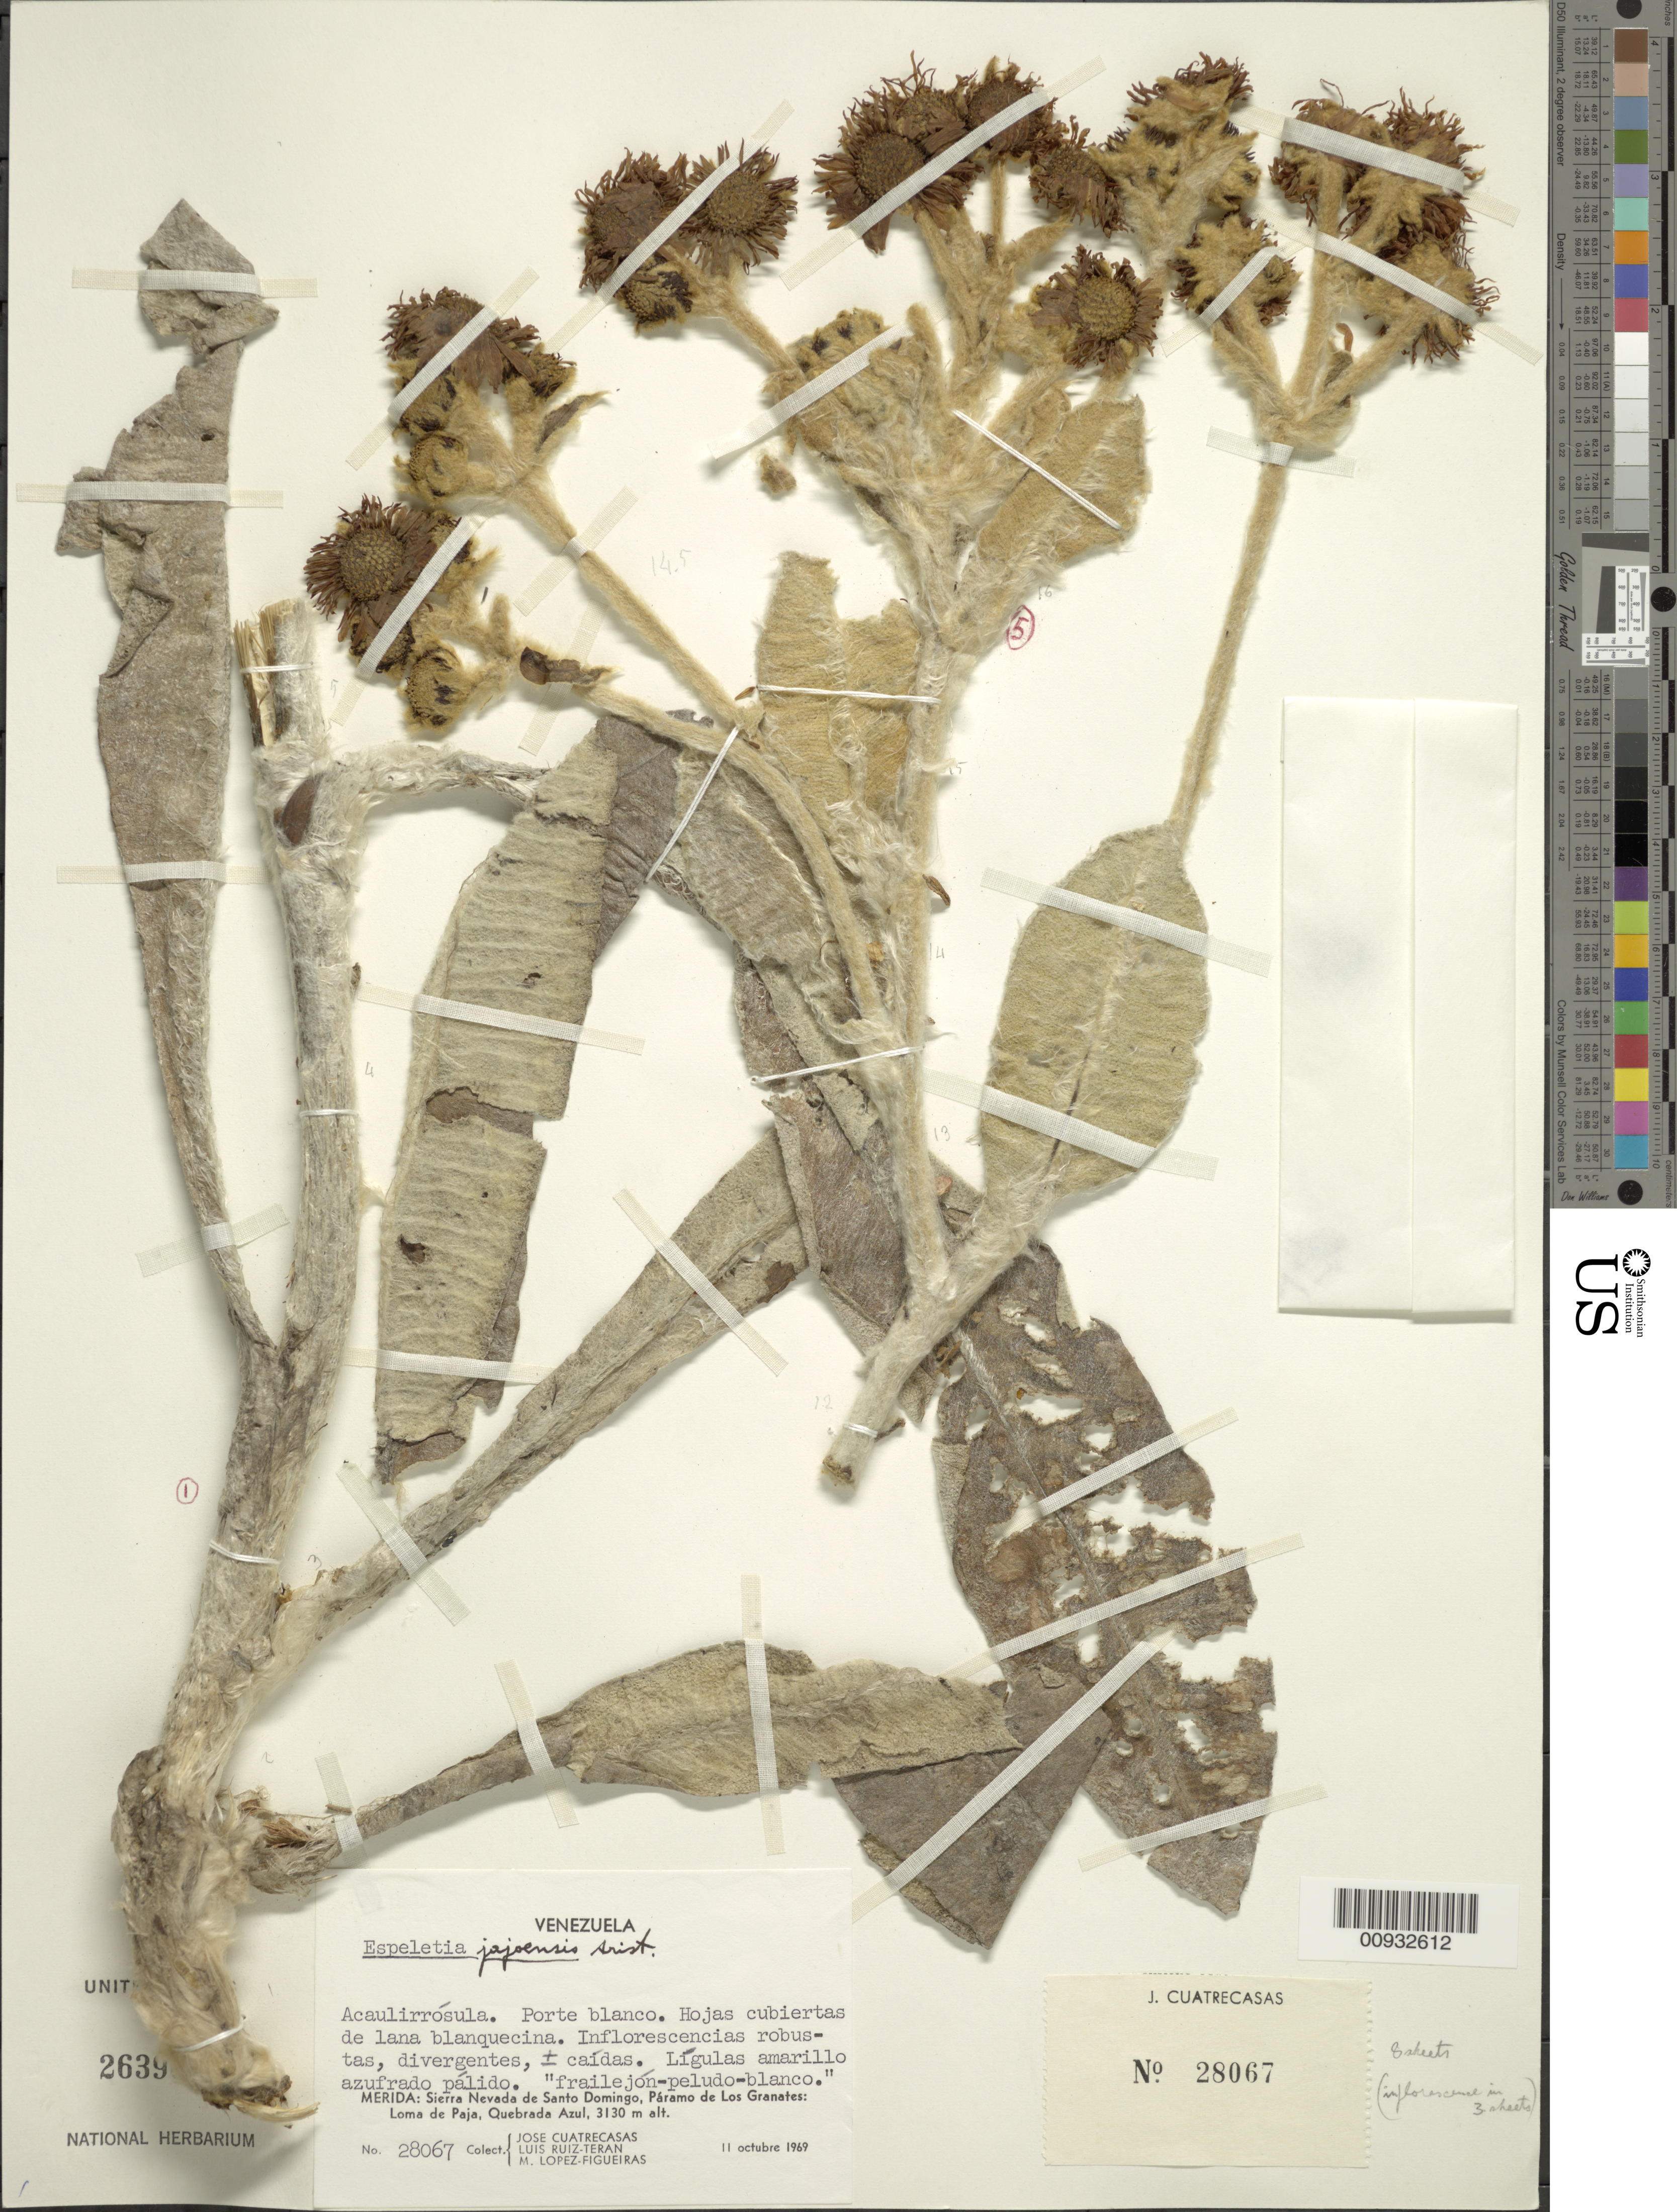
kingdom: Plantae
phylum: Tracheophyta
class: Magnoliopsida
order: Asterales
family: Asteraceae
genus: Espeletia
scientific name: Espeletia jajoensis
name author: Aristeg.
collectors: J. Cuatrecasas, L. E. Ruíz-Terán & M. López Figueiras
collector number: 28067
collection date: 1969-10-11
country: Venezuela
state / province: Mérida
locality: Sierra Nevada de Santo Domingo, Paramo de Los Granates: Loma de Paja, Quebrada Azul.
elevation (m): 3130